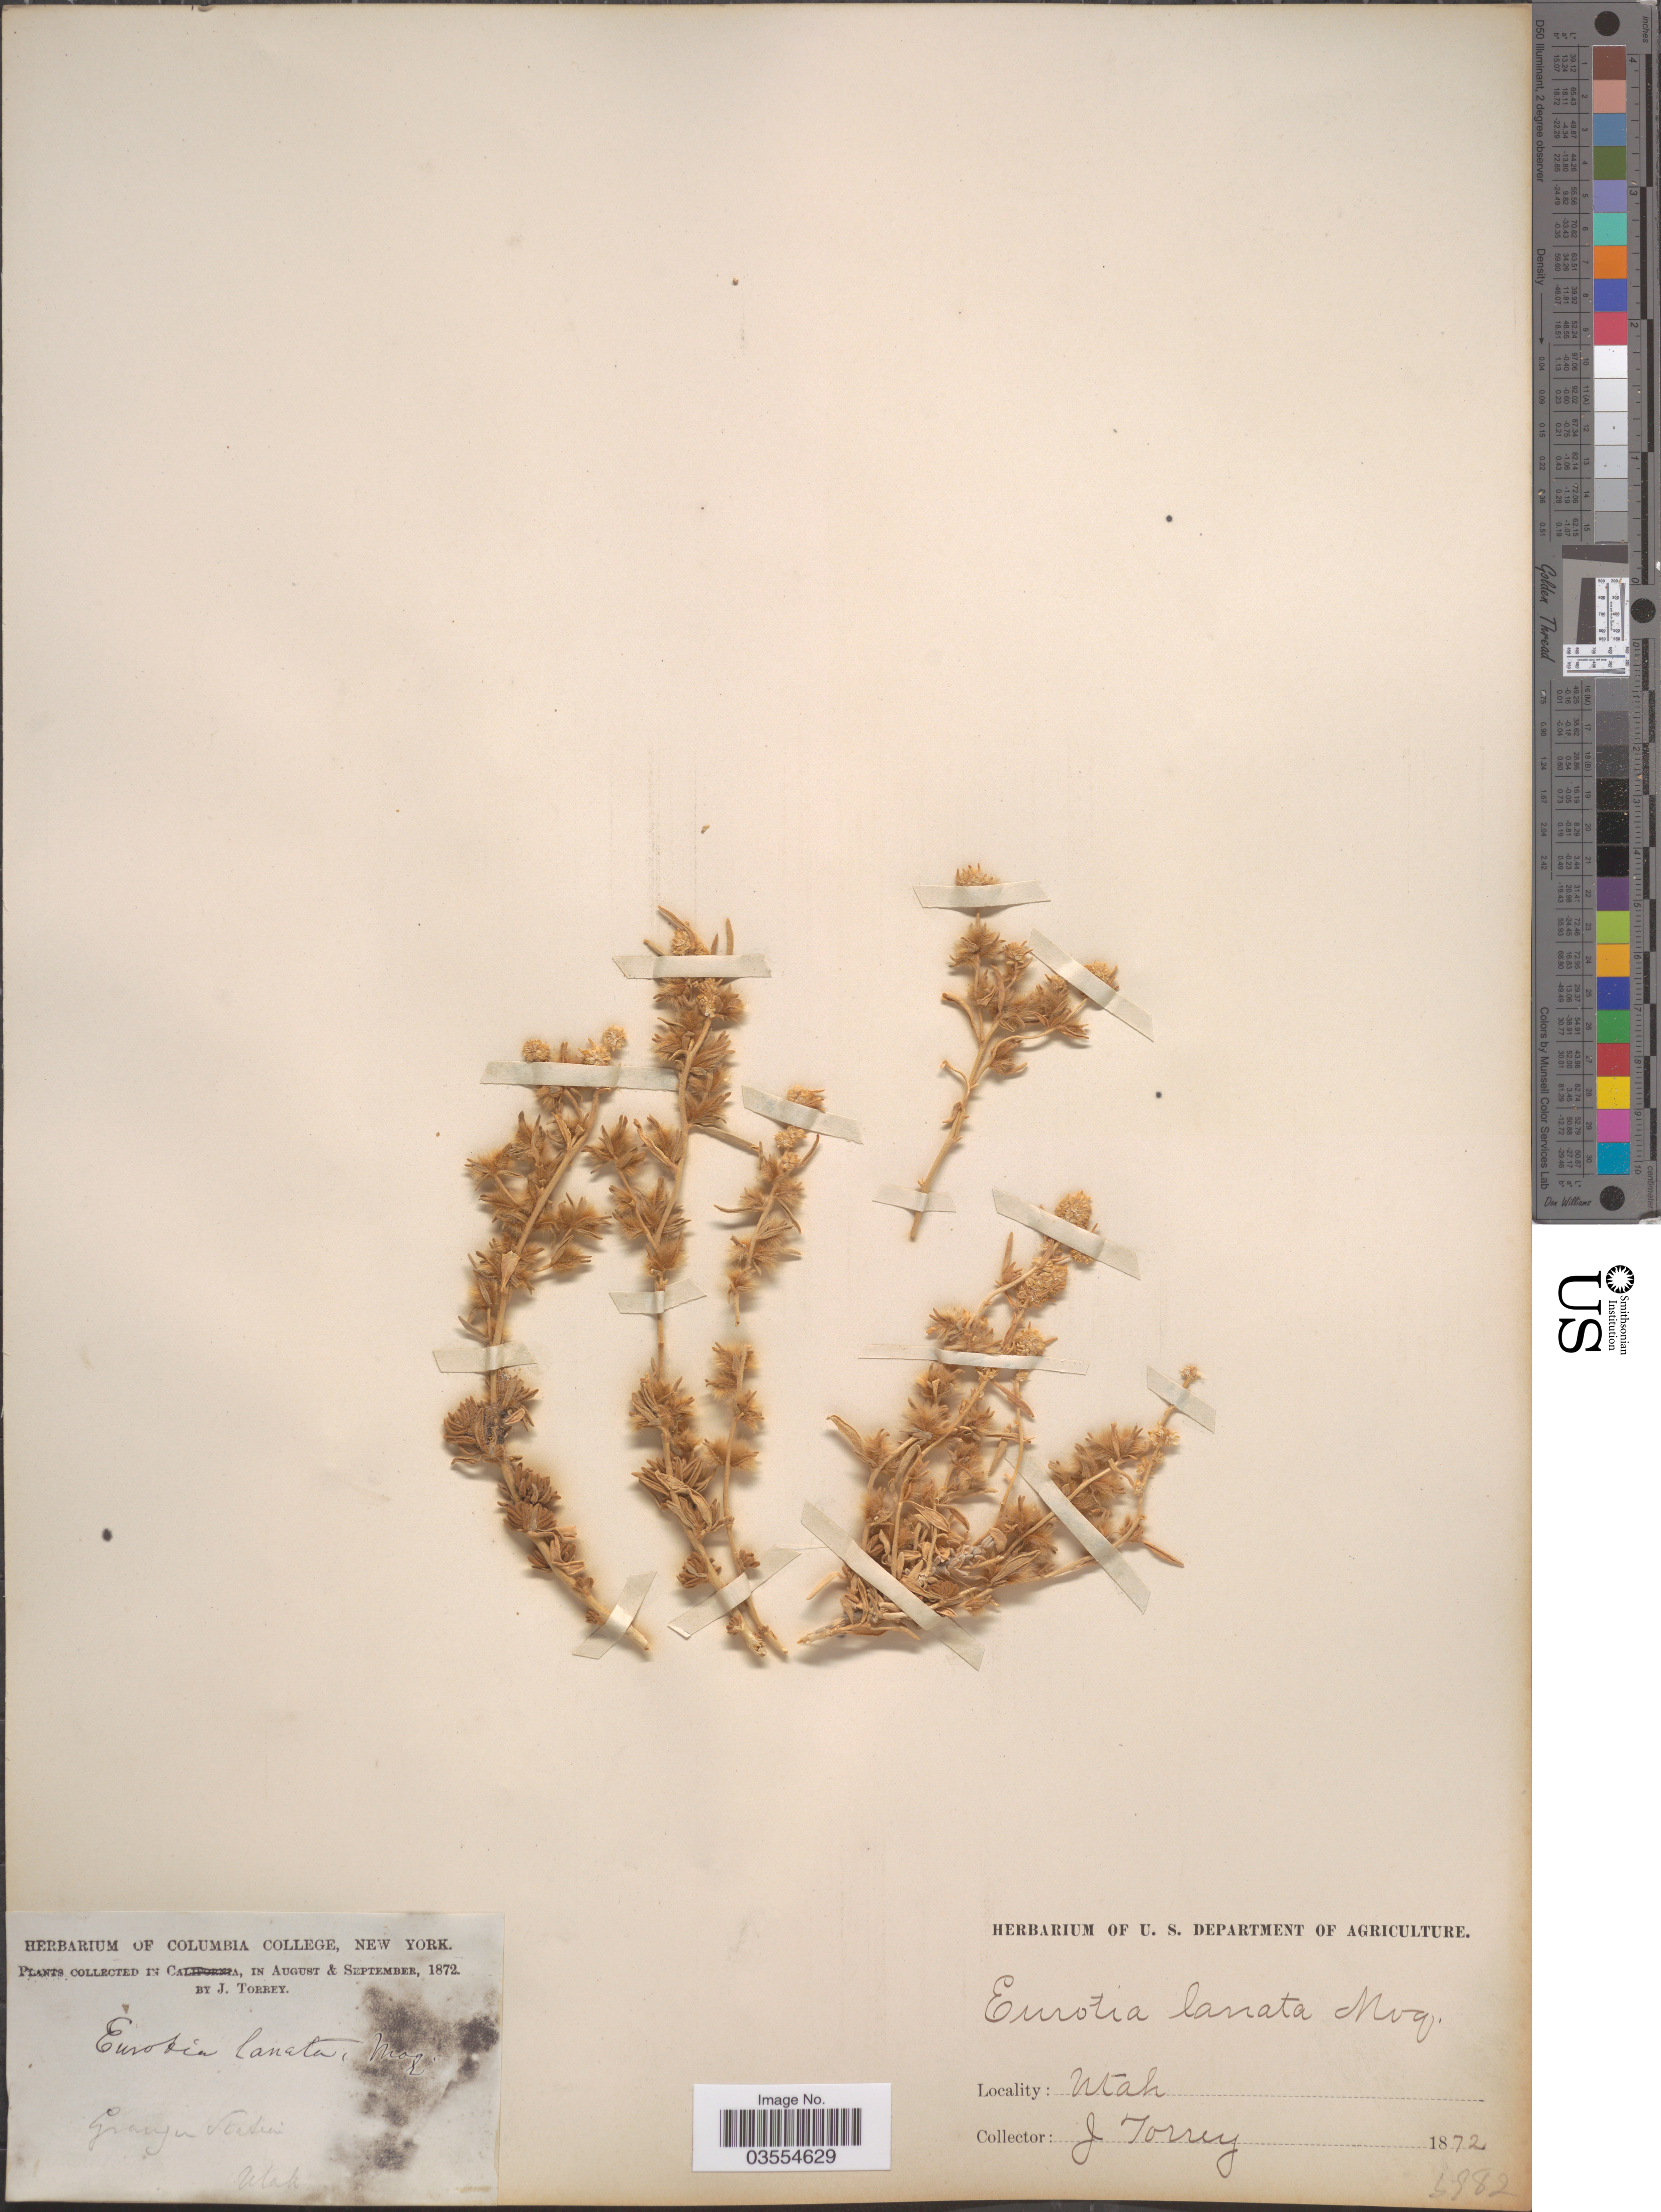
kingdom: Plantae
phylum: Tracheophyta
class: Magnoliopsida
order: Caryophyllales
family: Amaranthaceae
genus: Krascheninnikovia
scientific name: Krascheninnikovia lanata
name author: (Pursh) A. Meeuse & A.Smit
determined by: U.S. National Herbarium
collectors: J. Torrey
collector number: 4982*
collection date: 1872-08/1872-09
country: United States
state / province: Utah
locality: Granger Station.